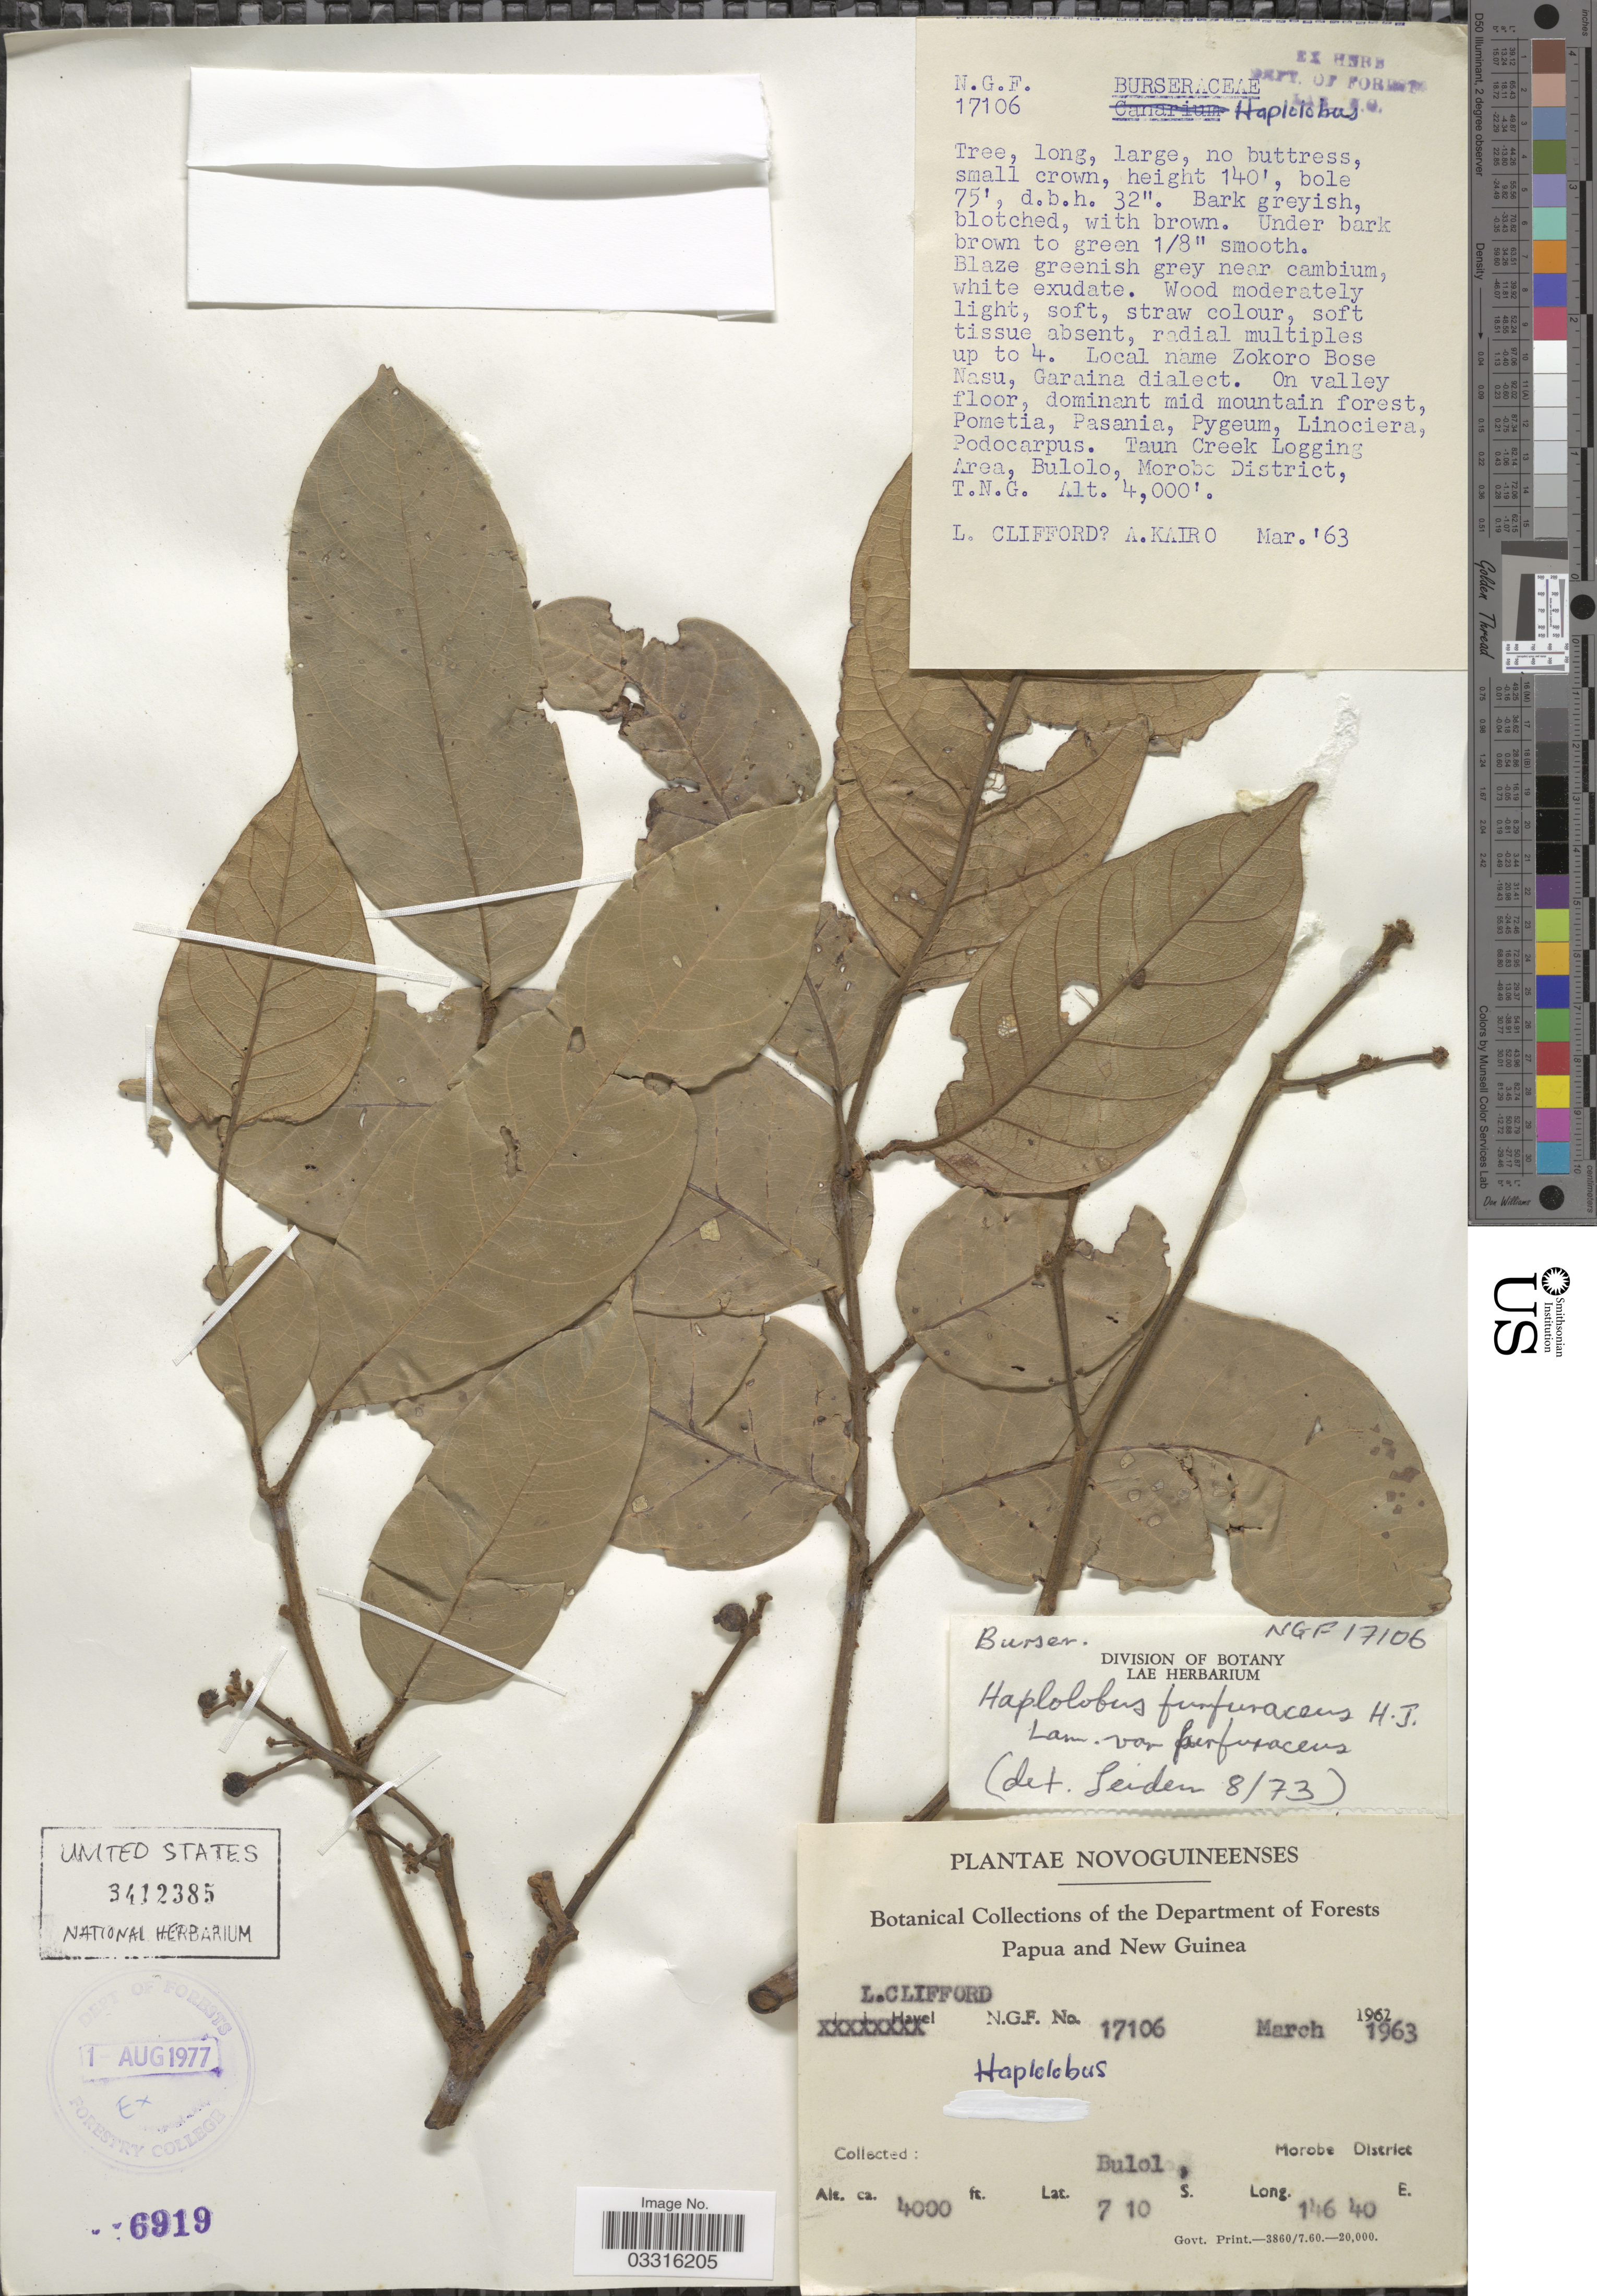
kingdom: Plantae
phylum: Tracheophyta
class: Magnoliopsida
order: Sapindales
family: Burseraceae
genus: Haplolobus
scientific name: Haplolobus furfuraceus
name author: (Lauterb.) H.J. Lam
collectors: L. Clifford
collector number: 17106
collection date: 1963-03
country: Papua New Guinea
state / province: Morobe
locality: NovoGuineenses, Bulol, Morobe District.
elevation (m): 1219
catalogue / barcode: US 3412385